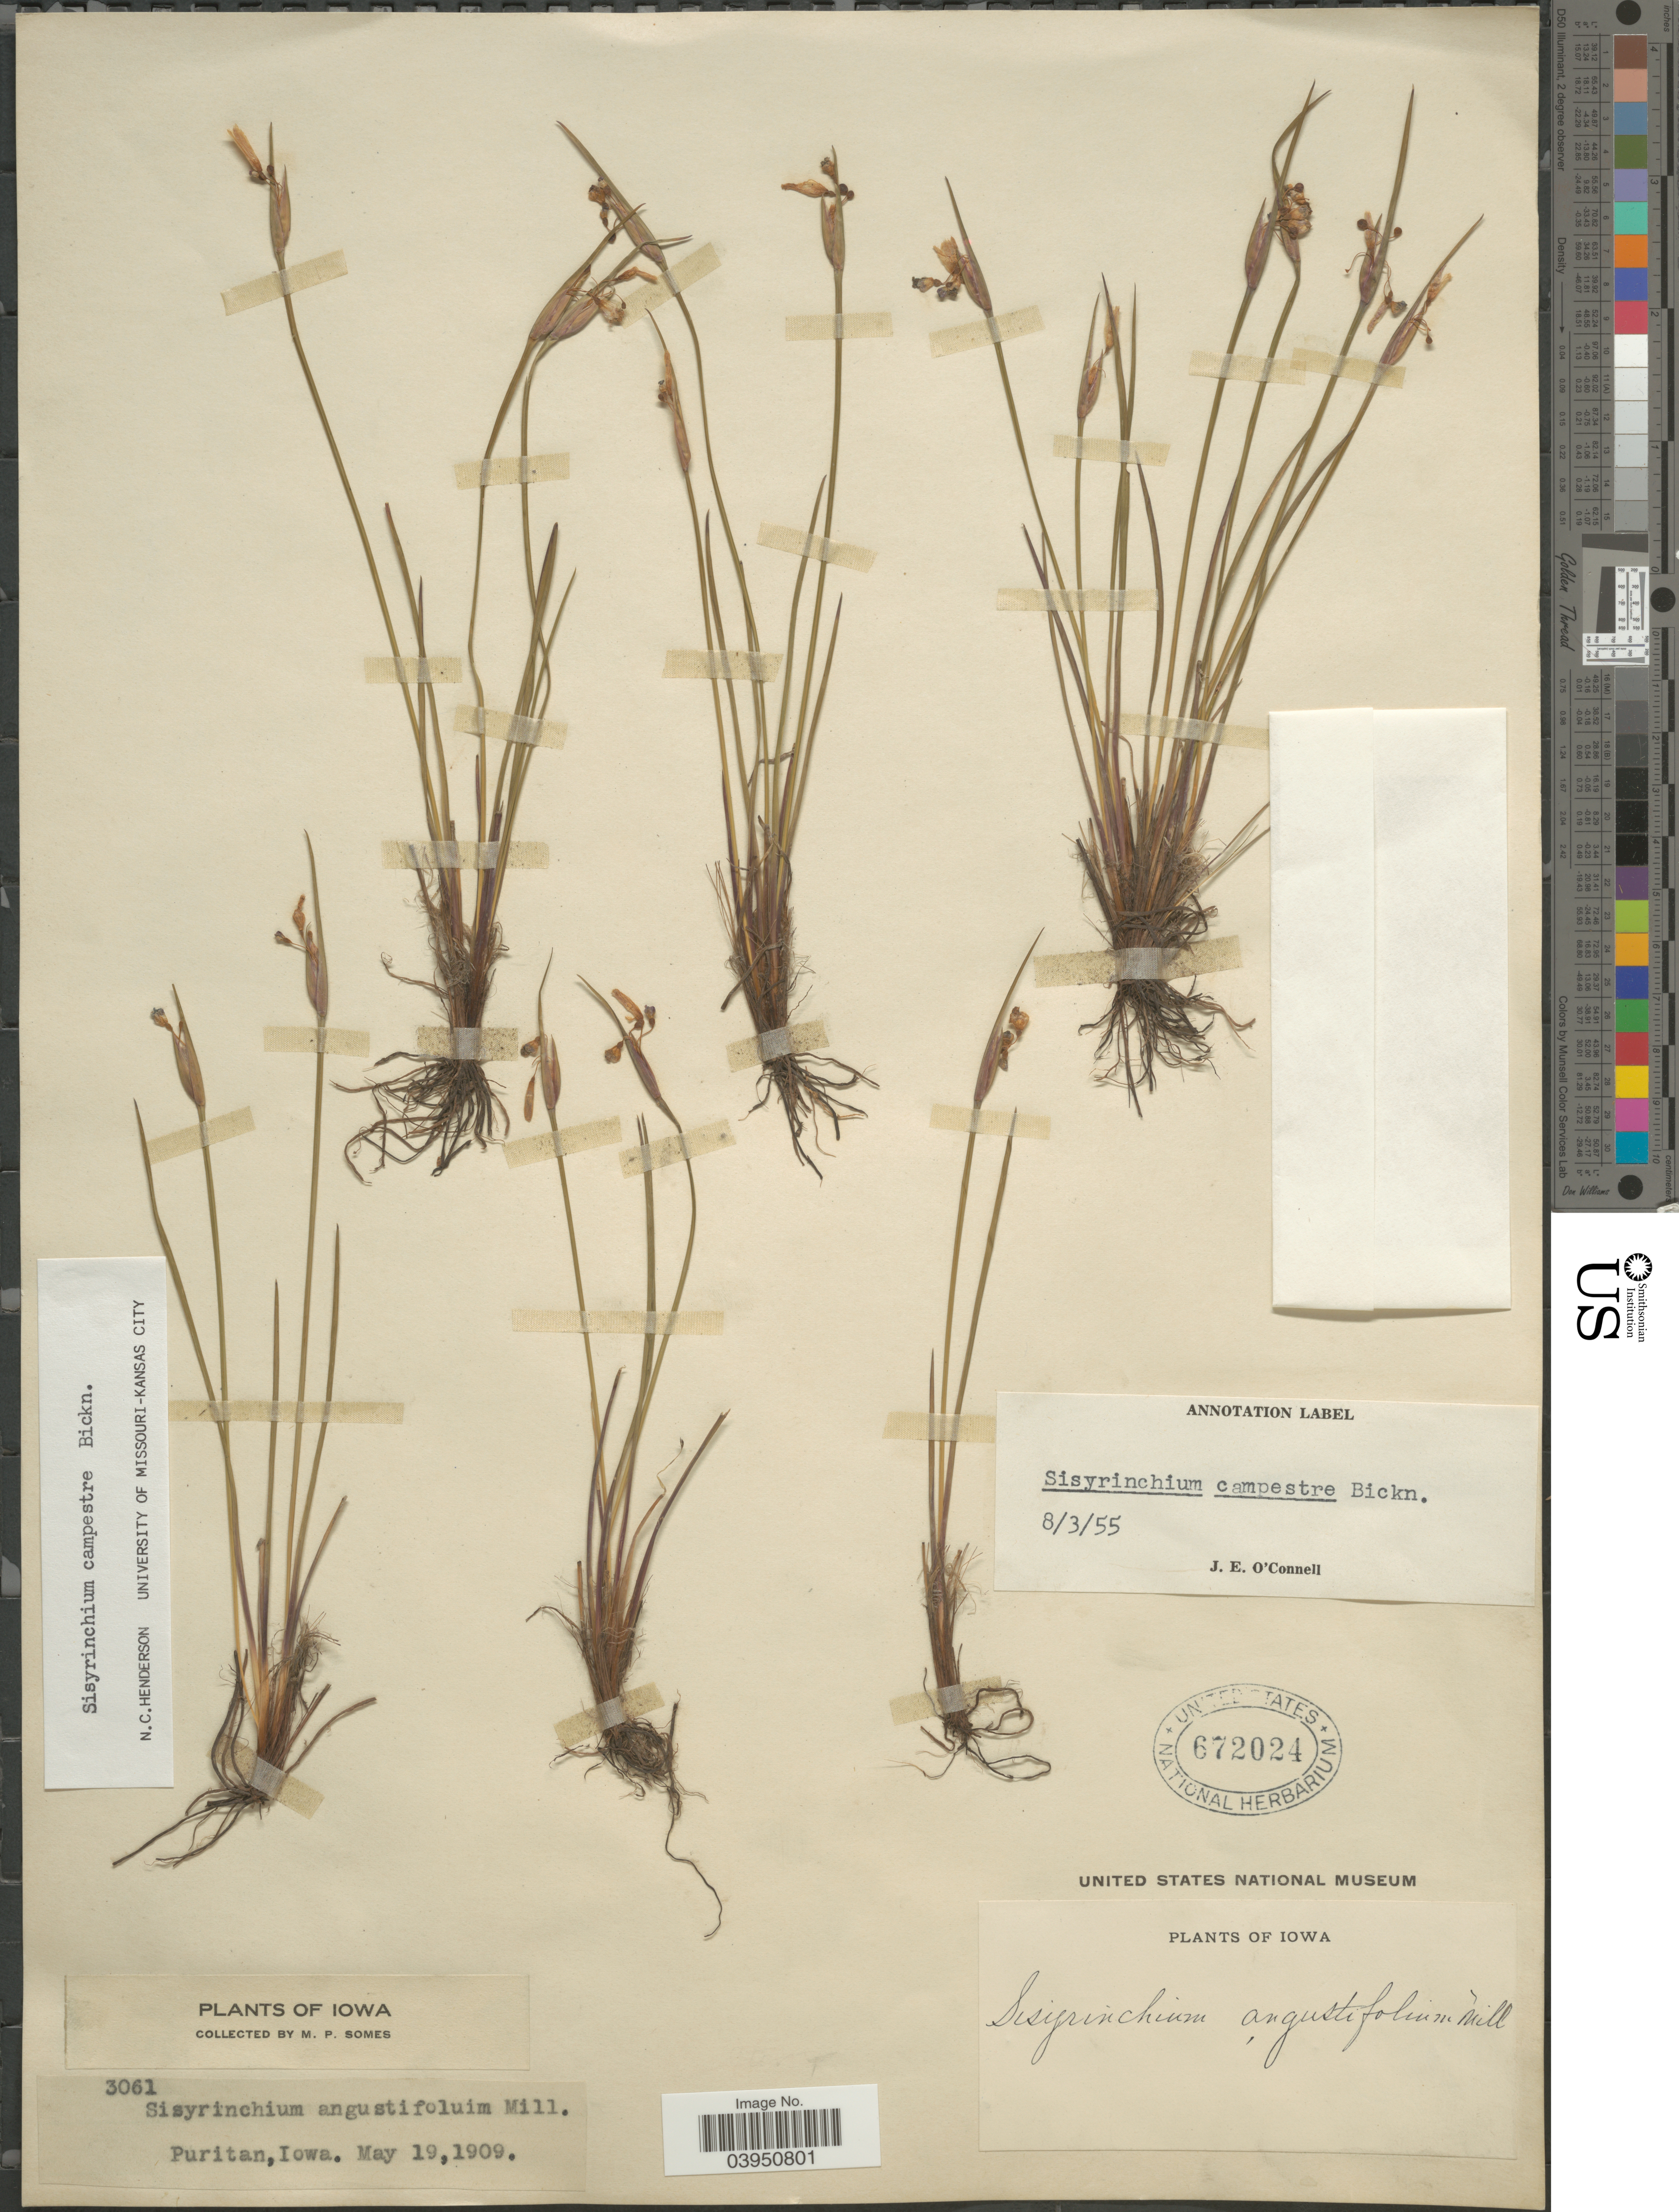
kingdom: Plantae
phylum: Tracheophyta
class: Liliopsida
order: Asparagales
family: Iridaceae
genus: Sisyrinchium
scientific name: Sisyrinchium campestre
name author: E.P. Bicknell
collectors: M. Somes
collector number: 3061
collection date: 1909-05-19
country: United States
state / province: Iowa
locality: Puritan.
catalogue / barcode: US 672024